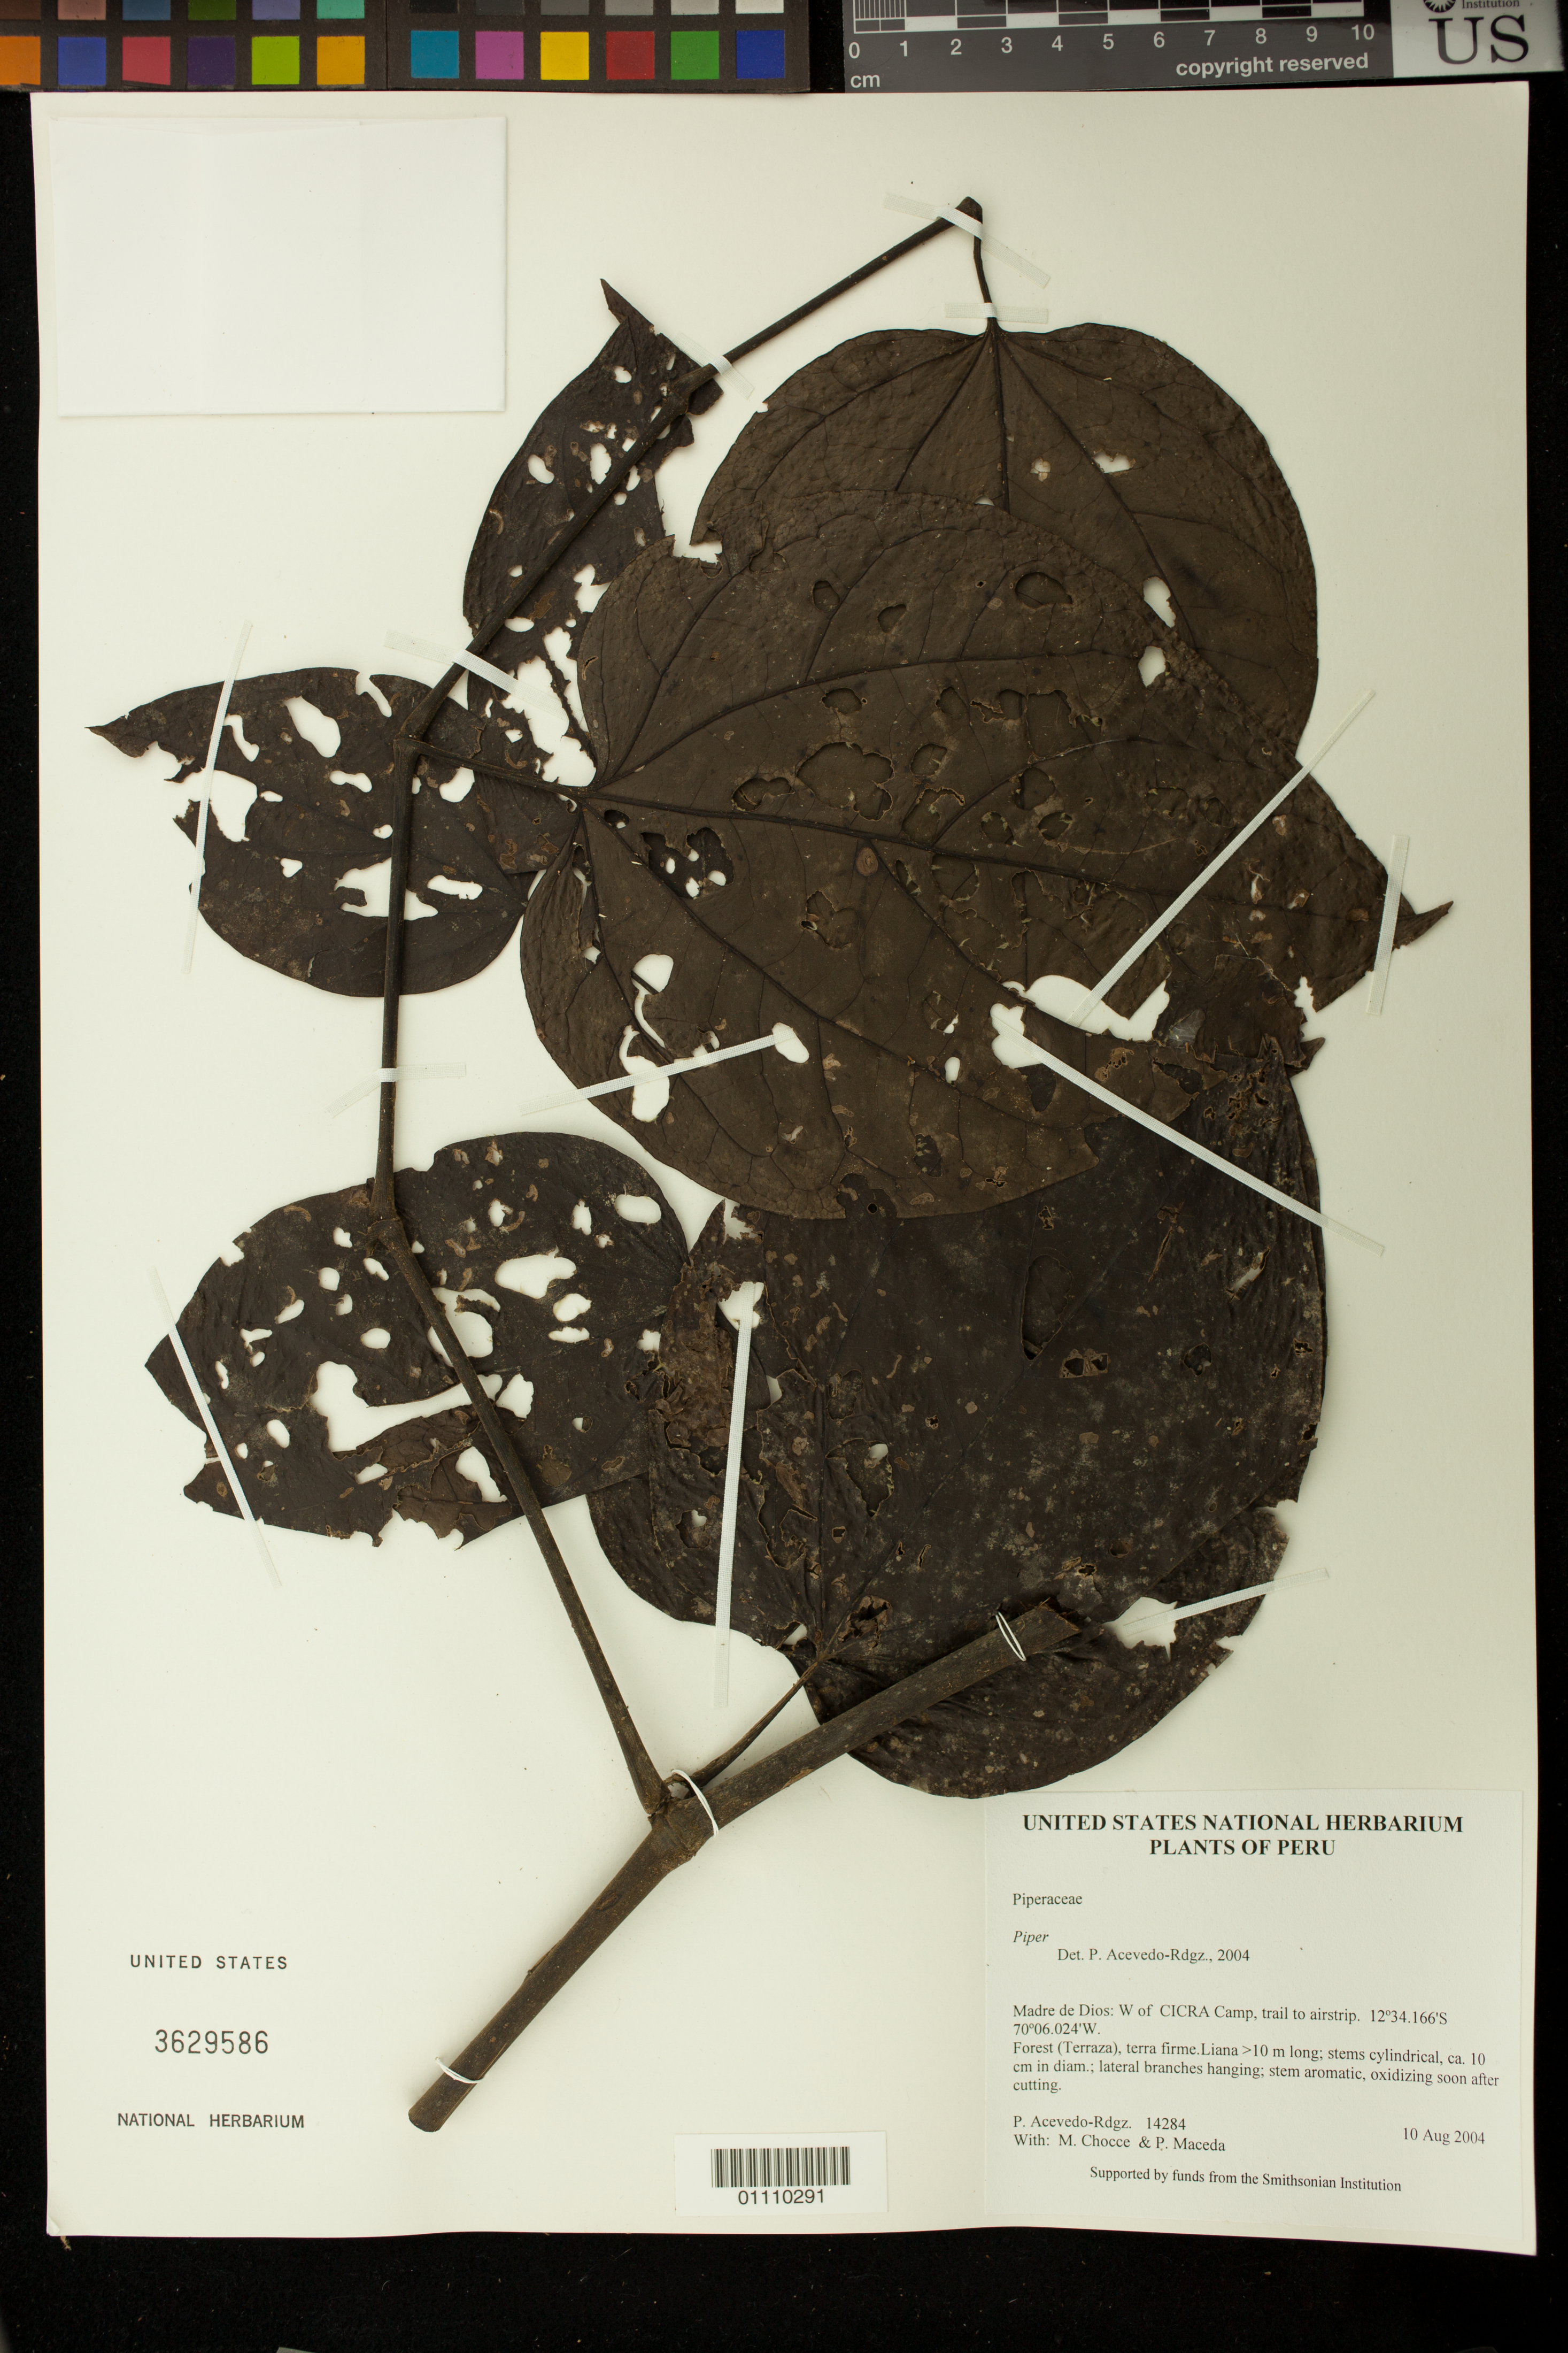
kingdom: Plantae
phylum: Tracheophyta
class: Magnoliopsida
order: Piperales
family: Piperaceae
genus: Piper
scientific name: Piper multiplinervium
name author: C. DC.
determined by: Strong, M. T., (US), Smithsonian Institution - National Museum of Natural History (UNITED STATES)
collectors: P. Acevedo-Rodr., M. Chocce & P. Maceda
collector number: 14284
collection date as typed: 10 Aug 2004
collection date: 2004-08-10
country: Peru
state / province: Madre de Dios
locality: Madre de Dios: W of CICRA Camp, trail to airstrip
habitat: Forest (Terraza), terra firme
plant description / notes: MO, US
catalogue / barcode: US 3629586